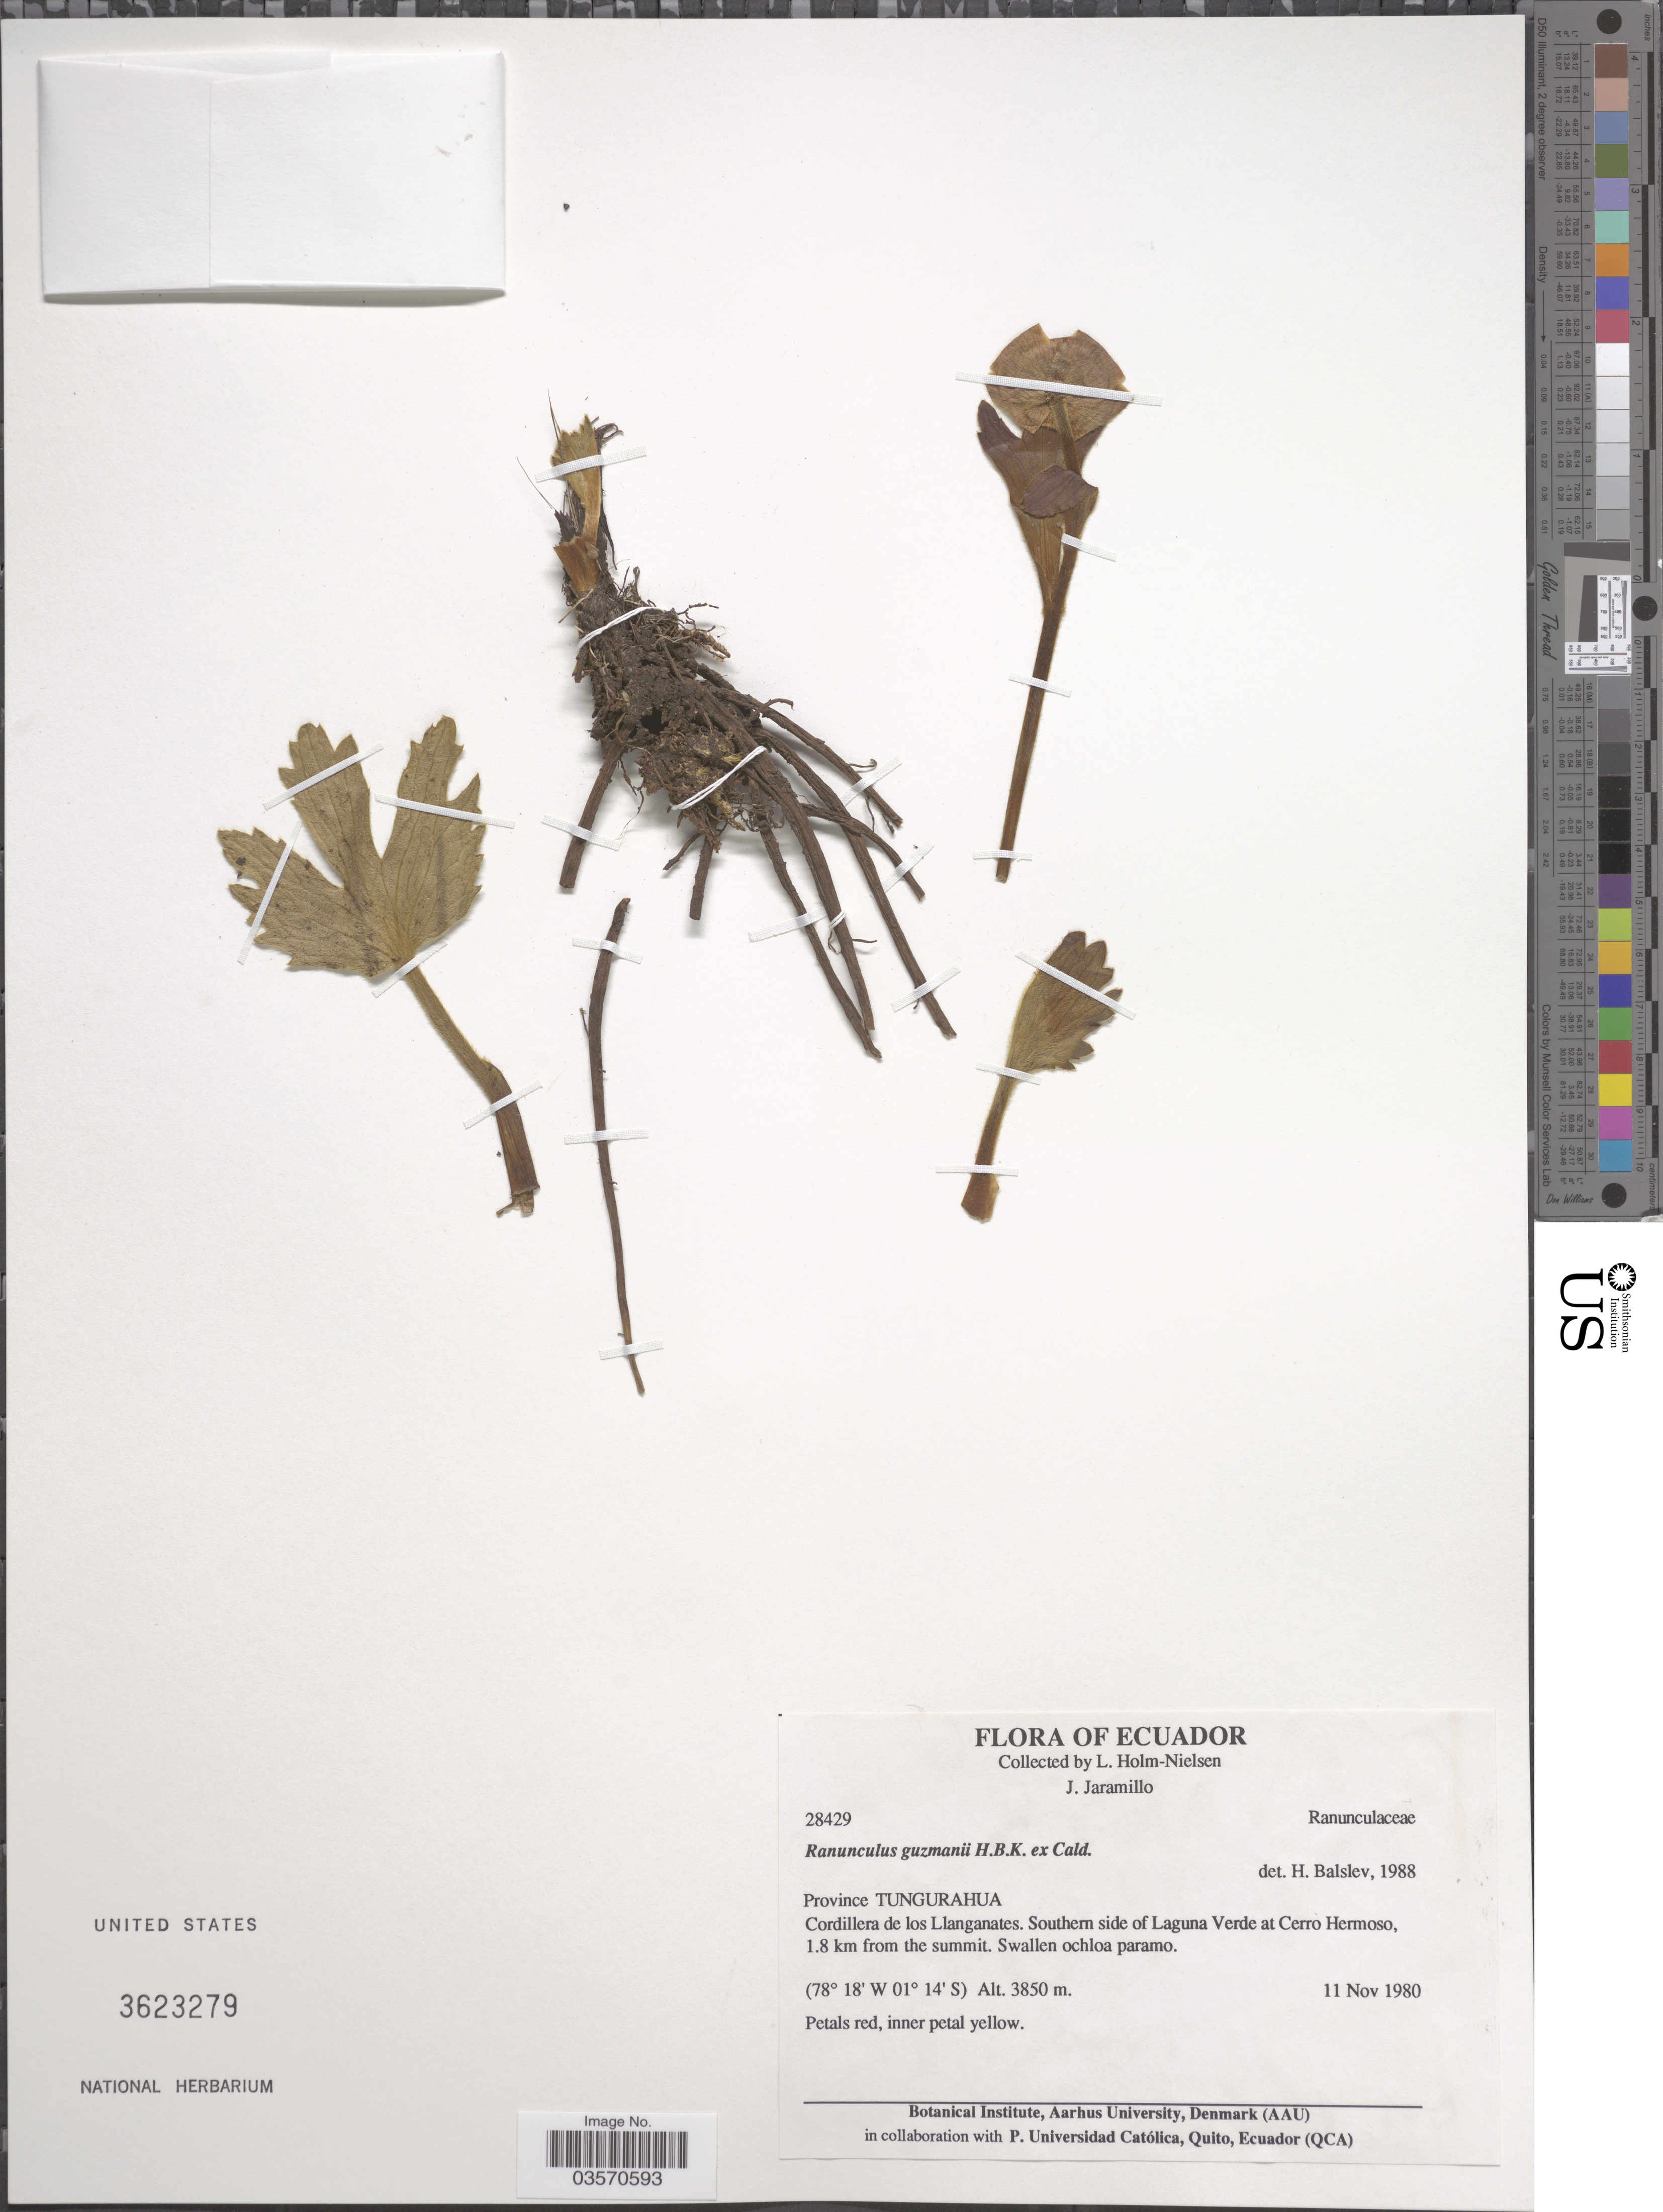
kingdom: Plantae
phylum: Tracheophyta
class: Magnoliopsida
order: Ranunculales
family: Ranunculaceae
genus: Krapfia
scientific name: Krapfia gusmannii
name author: (Humb. ex Caldas) Standl. & J.F. Macbr.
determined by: Strong, M. T., (US), Smithsonian Institution - National Museum of Natural History (UNITED STATES)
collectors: L. Holm-Nielsen & J. Jaramillo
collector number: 28429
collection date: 1980-11-11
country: Ecuador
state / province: Tungurahua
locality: Cordillera de los Llanganates. Southern side of Laguna Verde at Cerro Hermoso, 1.8 km from the summit. Swallen ochloa paramo.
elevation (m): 3850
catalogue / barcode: US 3623279